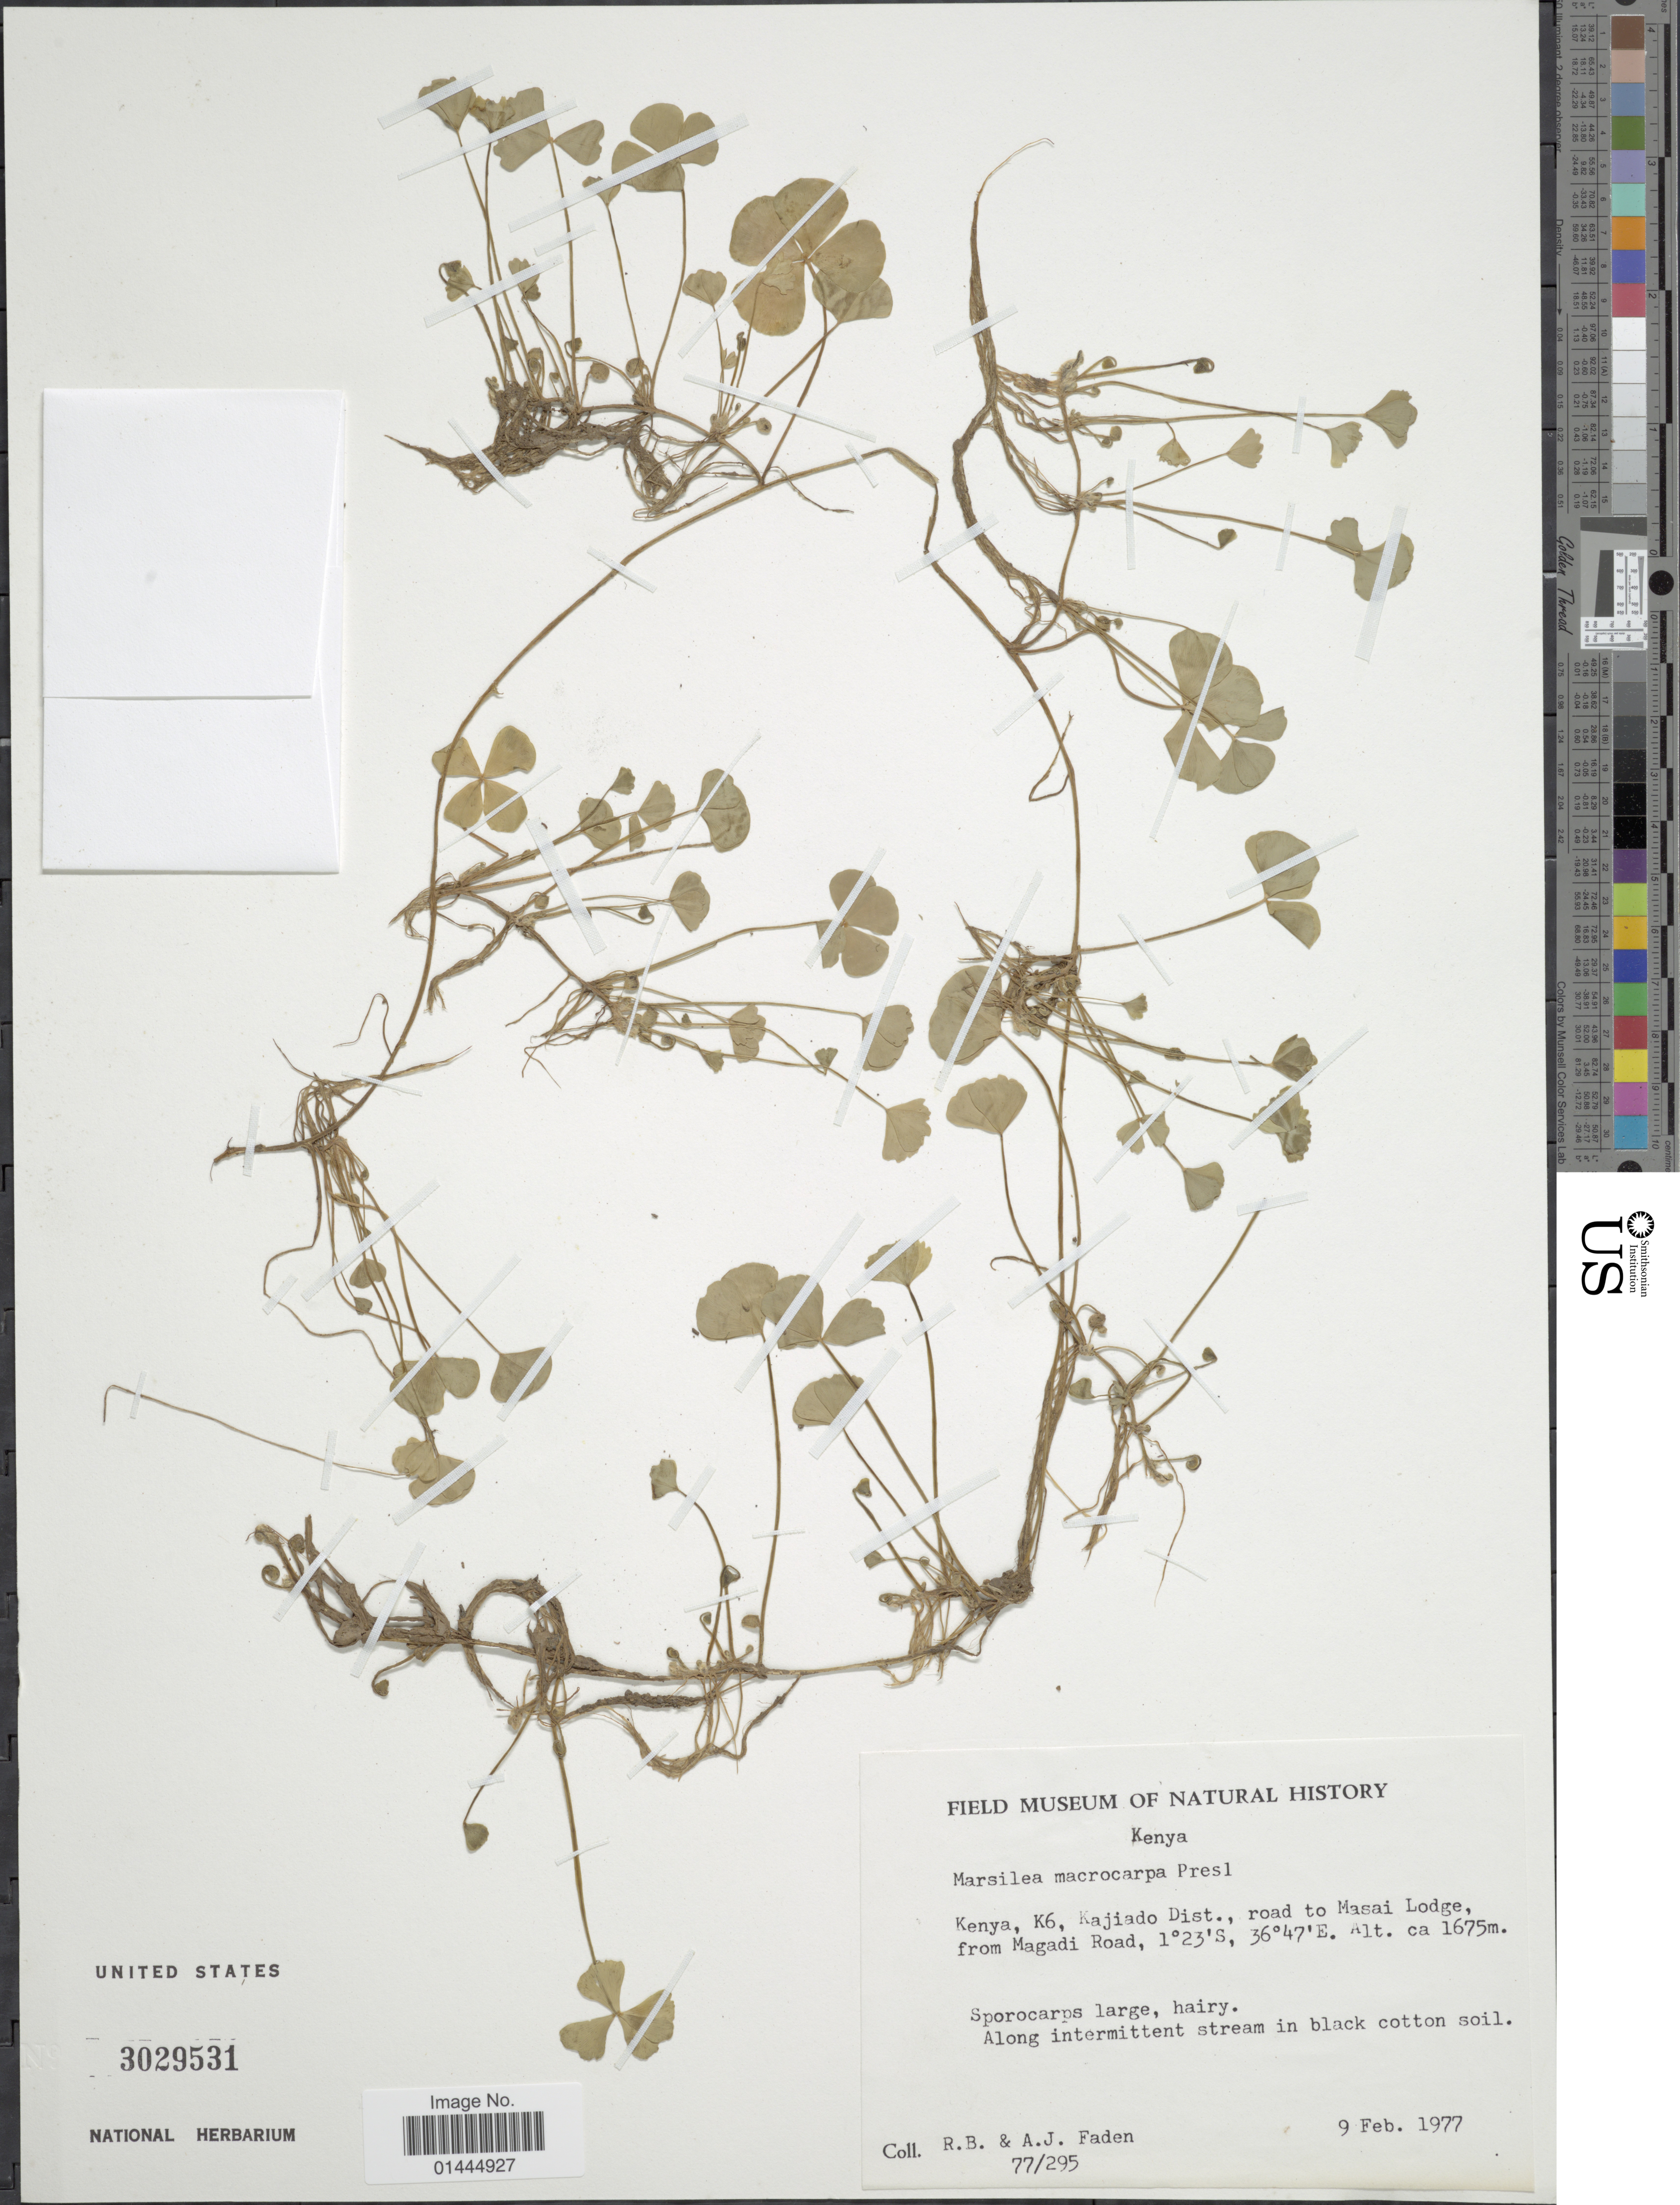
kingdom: Plantae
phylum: Tracheophyta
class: Polypodiopsida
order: Salviniales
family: Marsileaceae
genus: Marsilea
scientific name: Marsilea macrocarpa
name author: C. Presl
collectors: R. B. Faden & A. J. Faden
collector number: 77/295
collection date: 1977-02-09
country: Kenya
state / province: Kajiado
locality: K6, road to Masai Lodge, from Magadi Road, along intermittent stream in black cotton soil.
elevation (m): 1675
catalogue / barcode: US 3029531